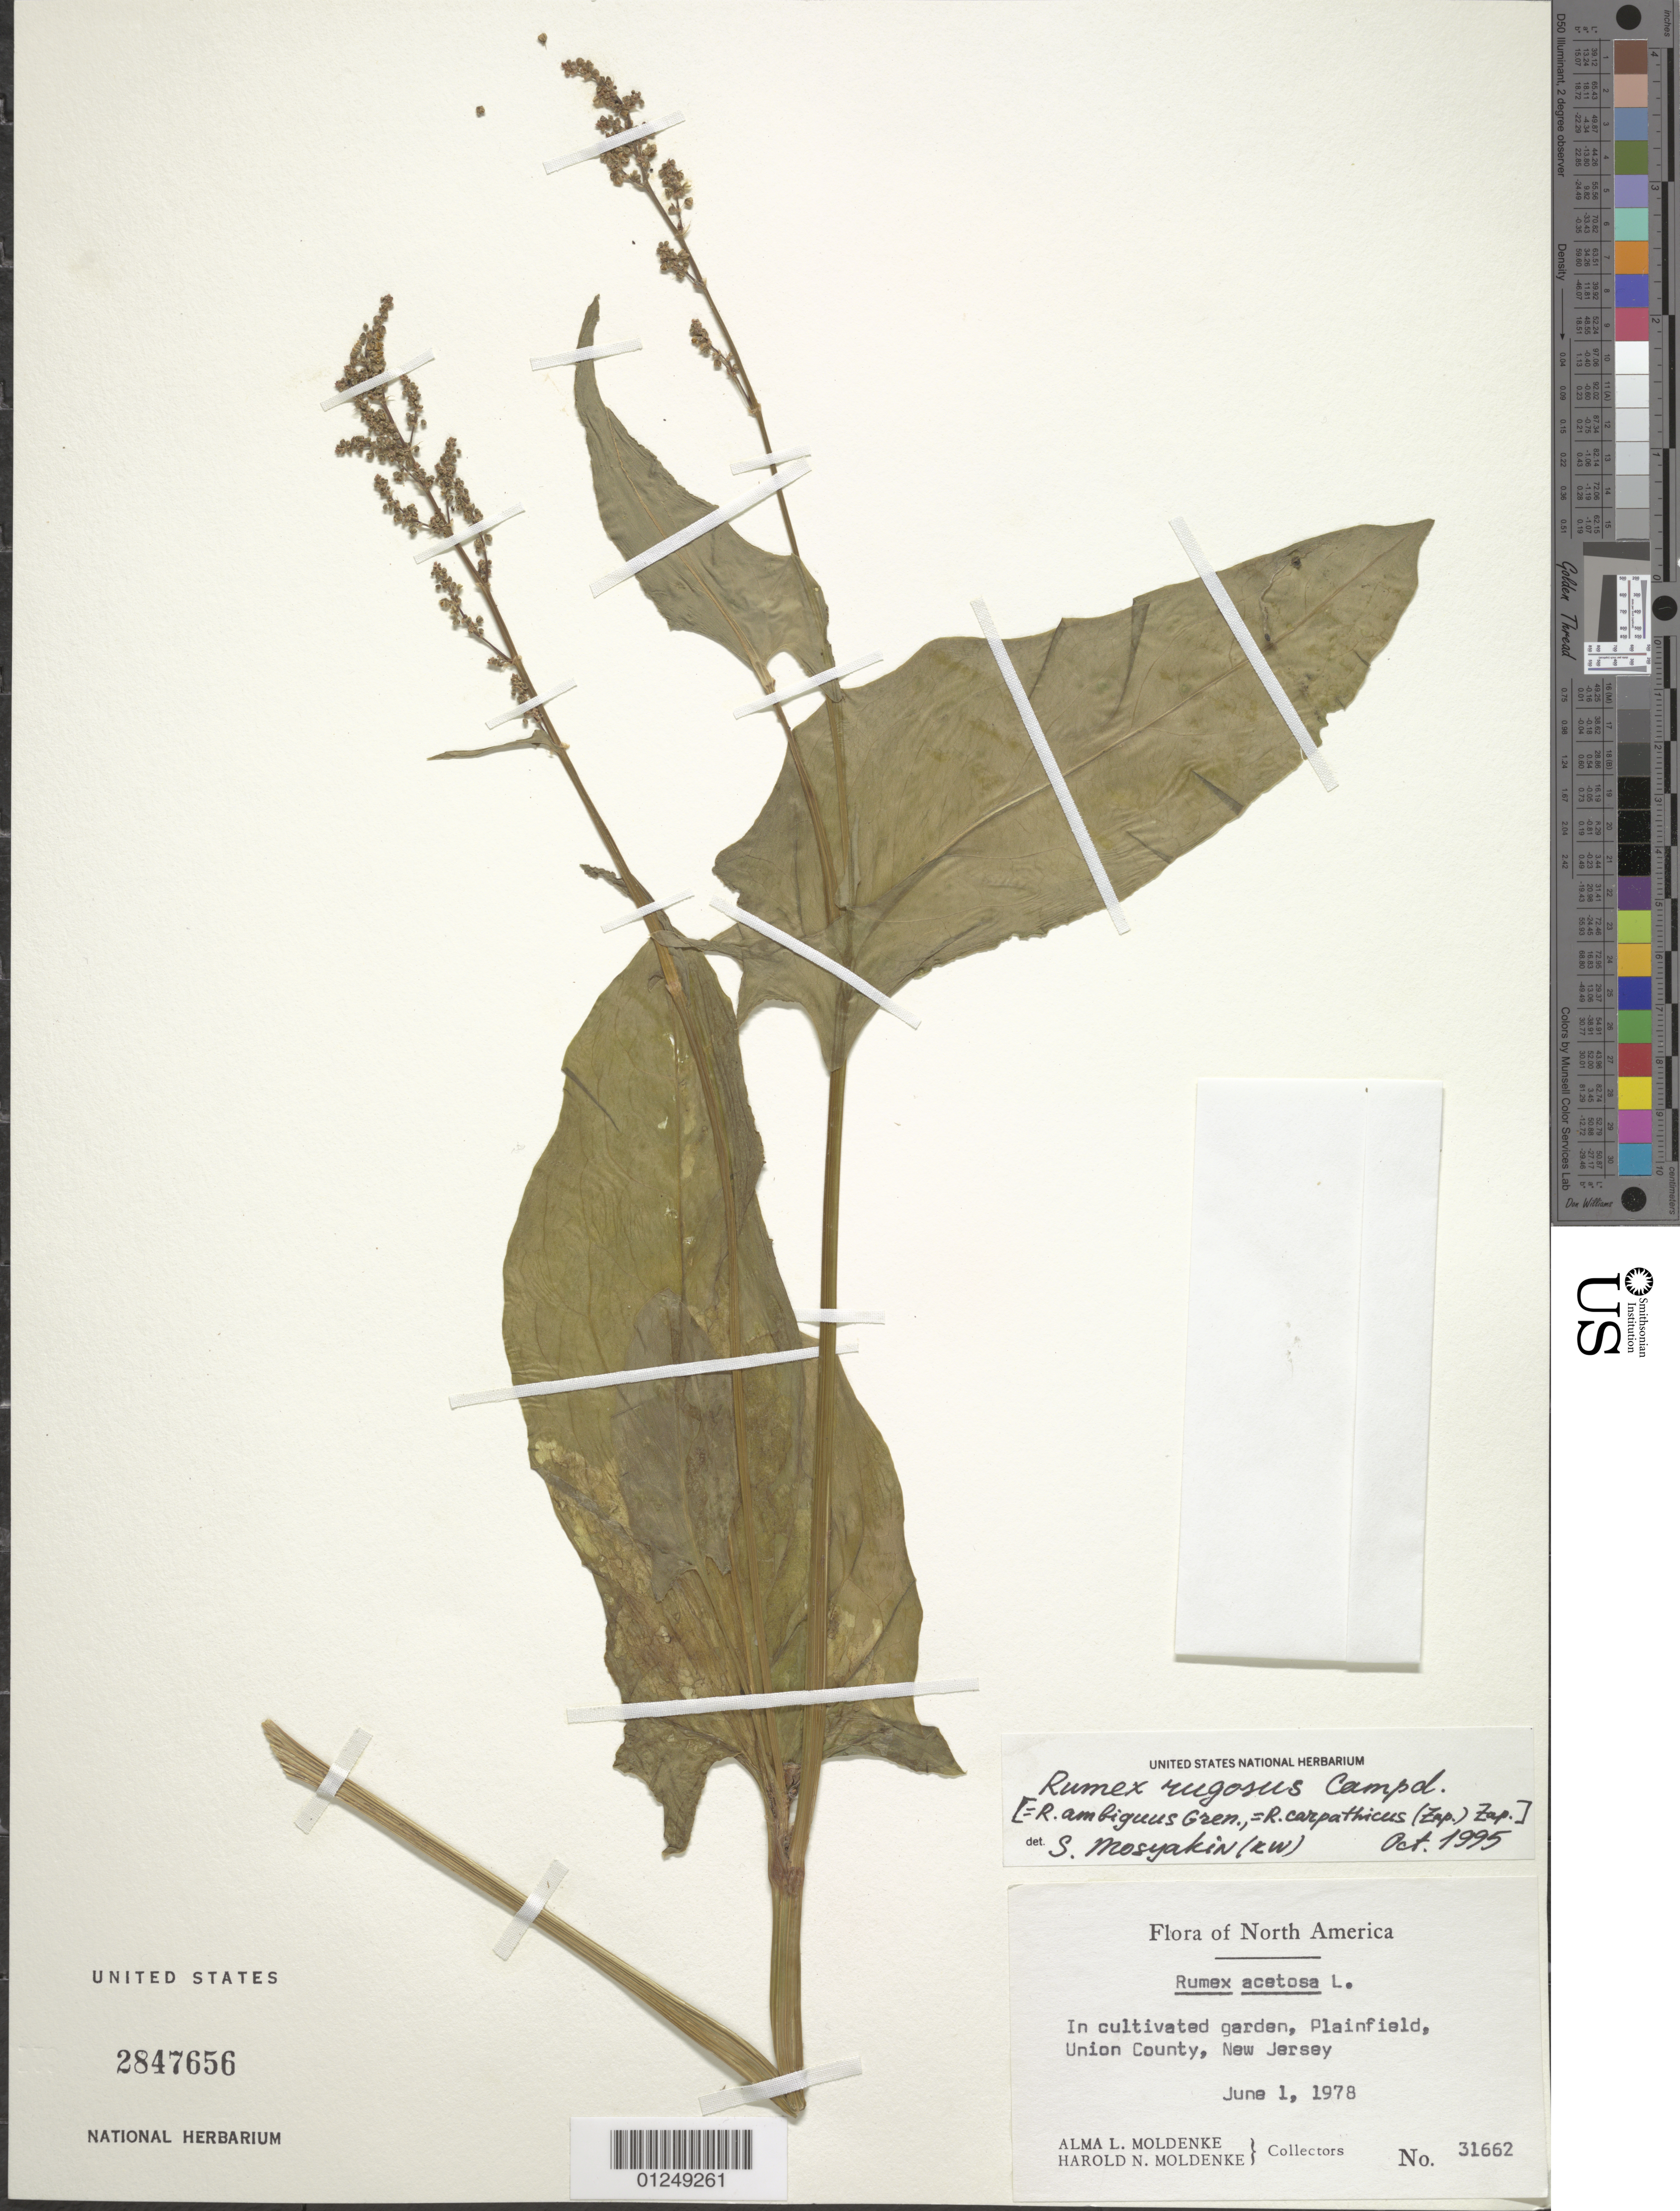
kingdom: Plantae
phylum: Tracheophyta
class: Magnoliopsida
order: Caryophyllales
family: Polygonaceae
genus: Rumex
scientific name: Rumex acetosa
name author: L.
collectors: A. L. Moldenke & H. N. Moldenke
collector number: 31662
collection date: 1978-06-01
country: United States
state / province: New Jersey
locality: In cultivated garden, Plainfield, Union County.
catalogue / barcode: US 2847656